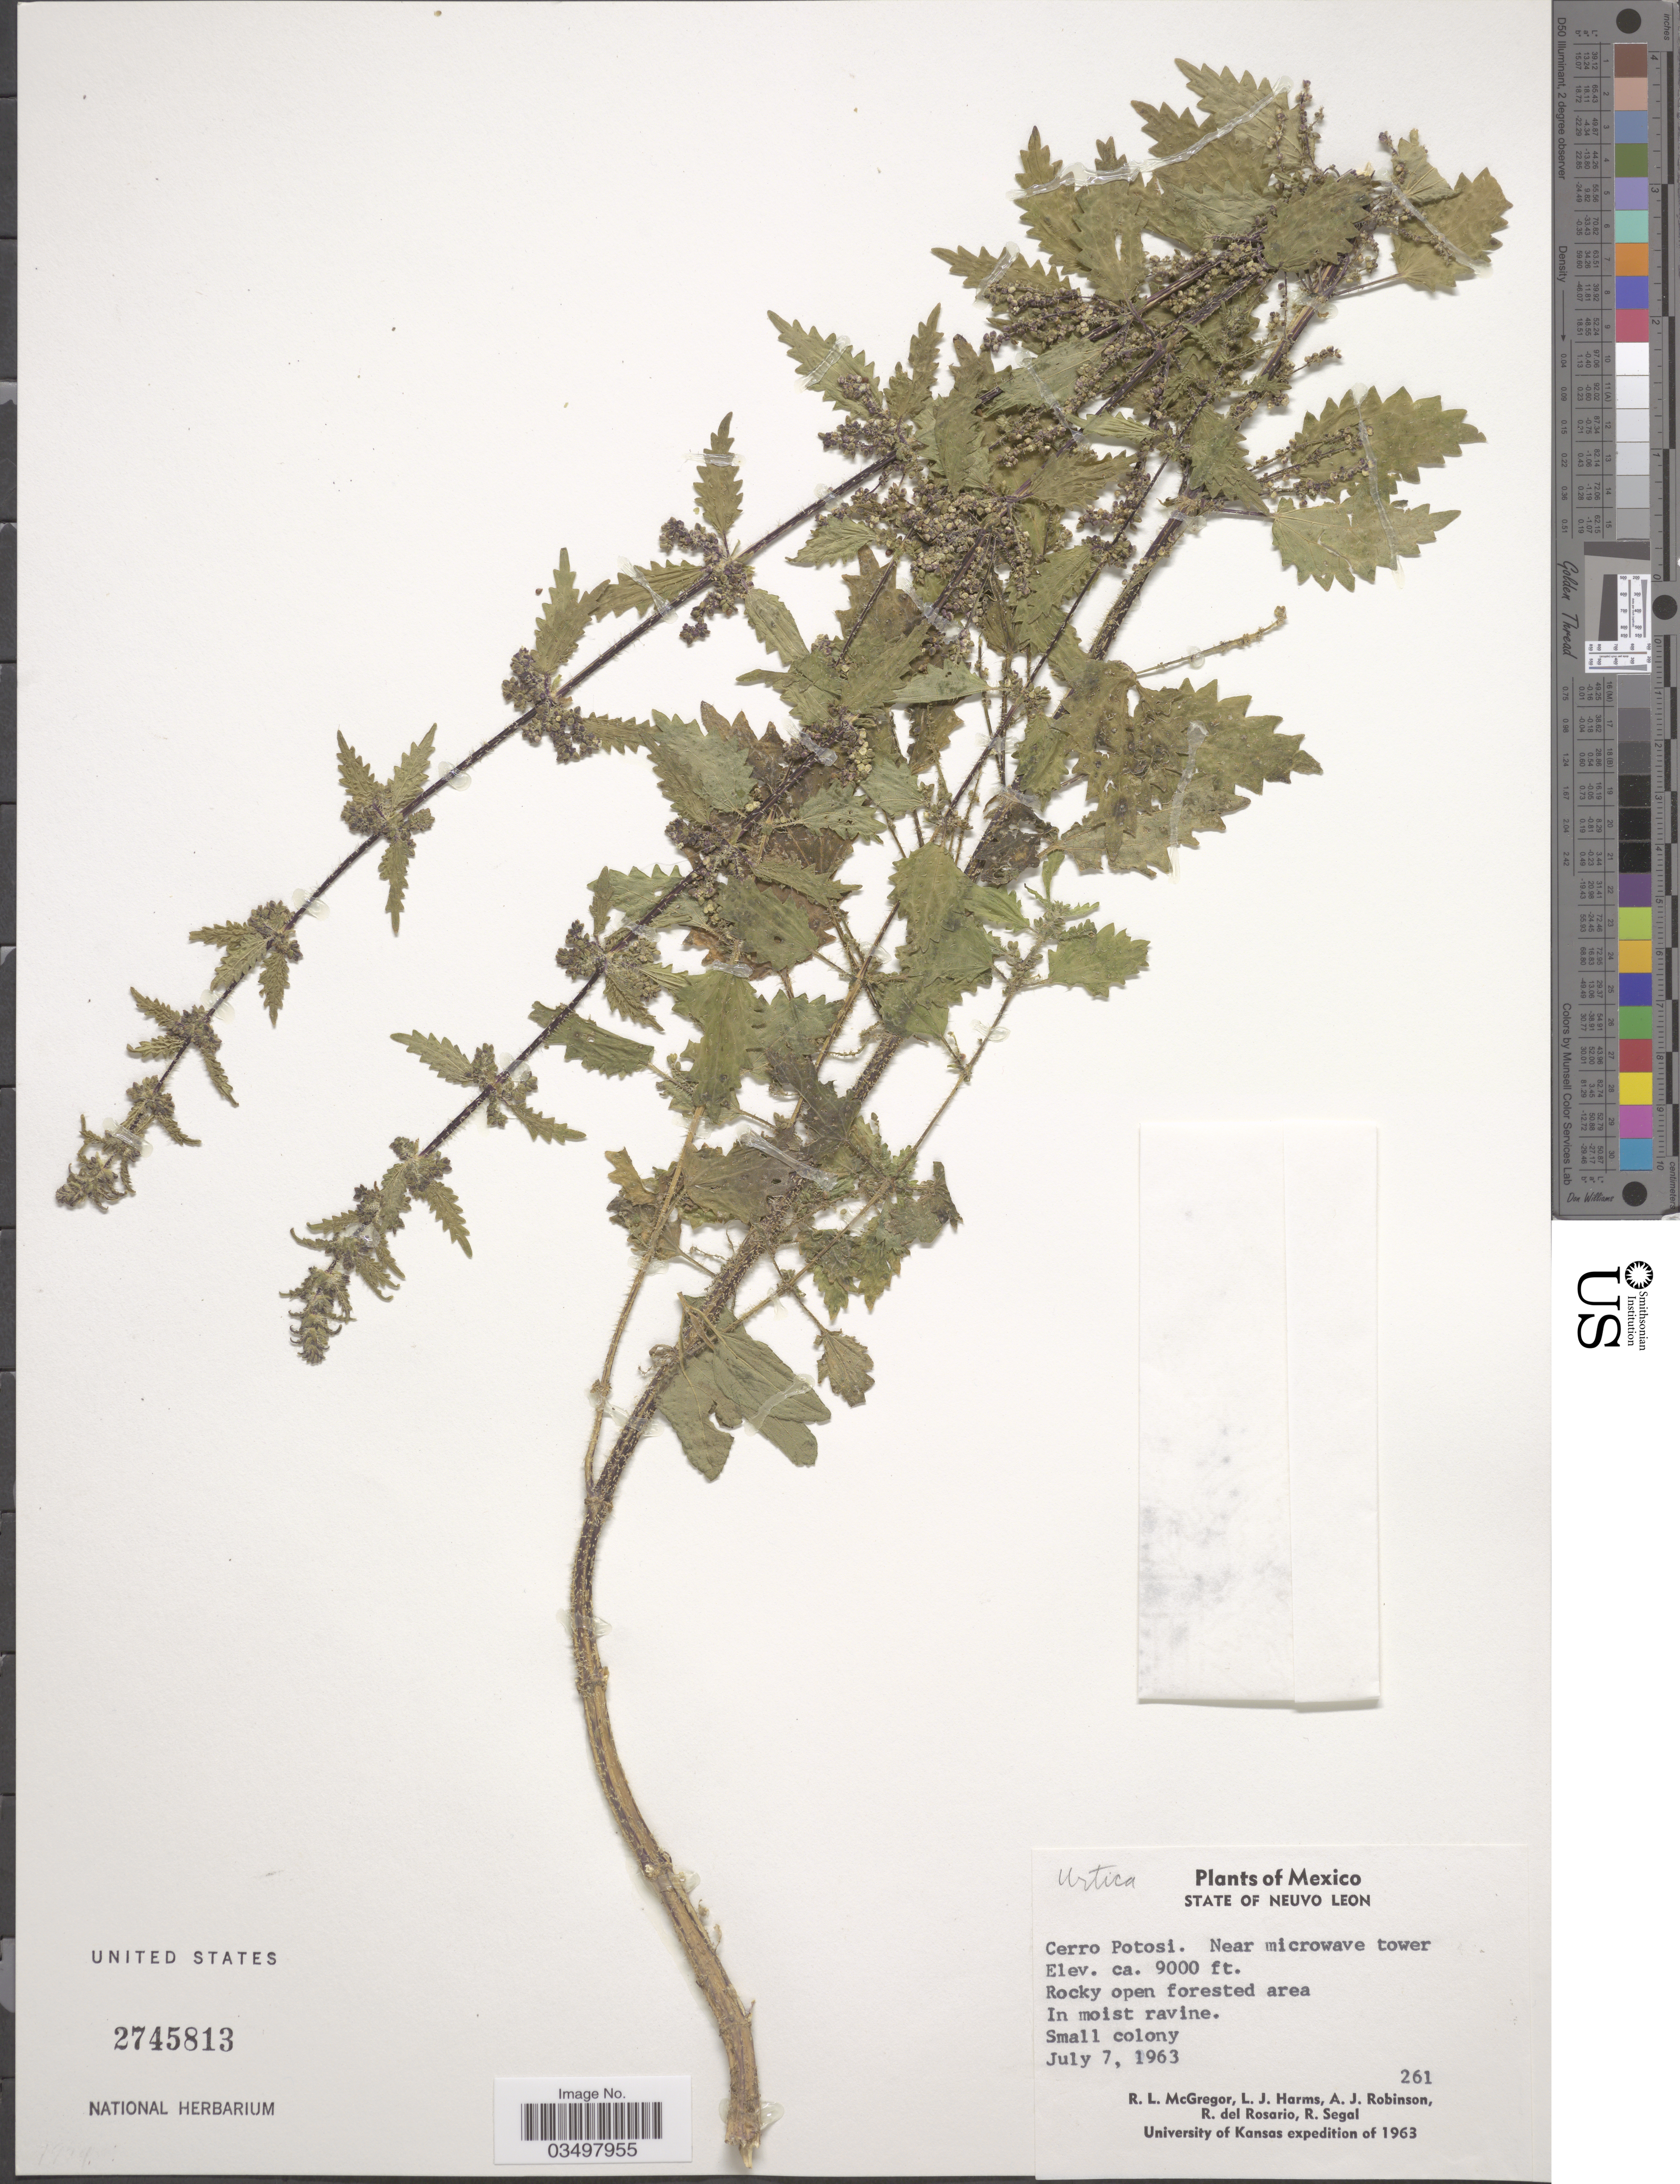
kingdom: Plantae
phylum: Tracheophyta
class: Magnoliopsida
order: Rosales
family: Urticaceae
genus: Urtica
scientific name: Urtica sp.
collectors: R. McGregor, L. Harms, A. J. Robinson, R. del Rosario & R. Segal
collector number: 261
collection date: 1963-07-07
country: Mexico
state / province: Nuevo León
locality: Cerro Potosi. Near microwave tower.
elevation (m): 2743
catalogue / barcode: US 2745813